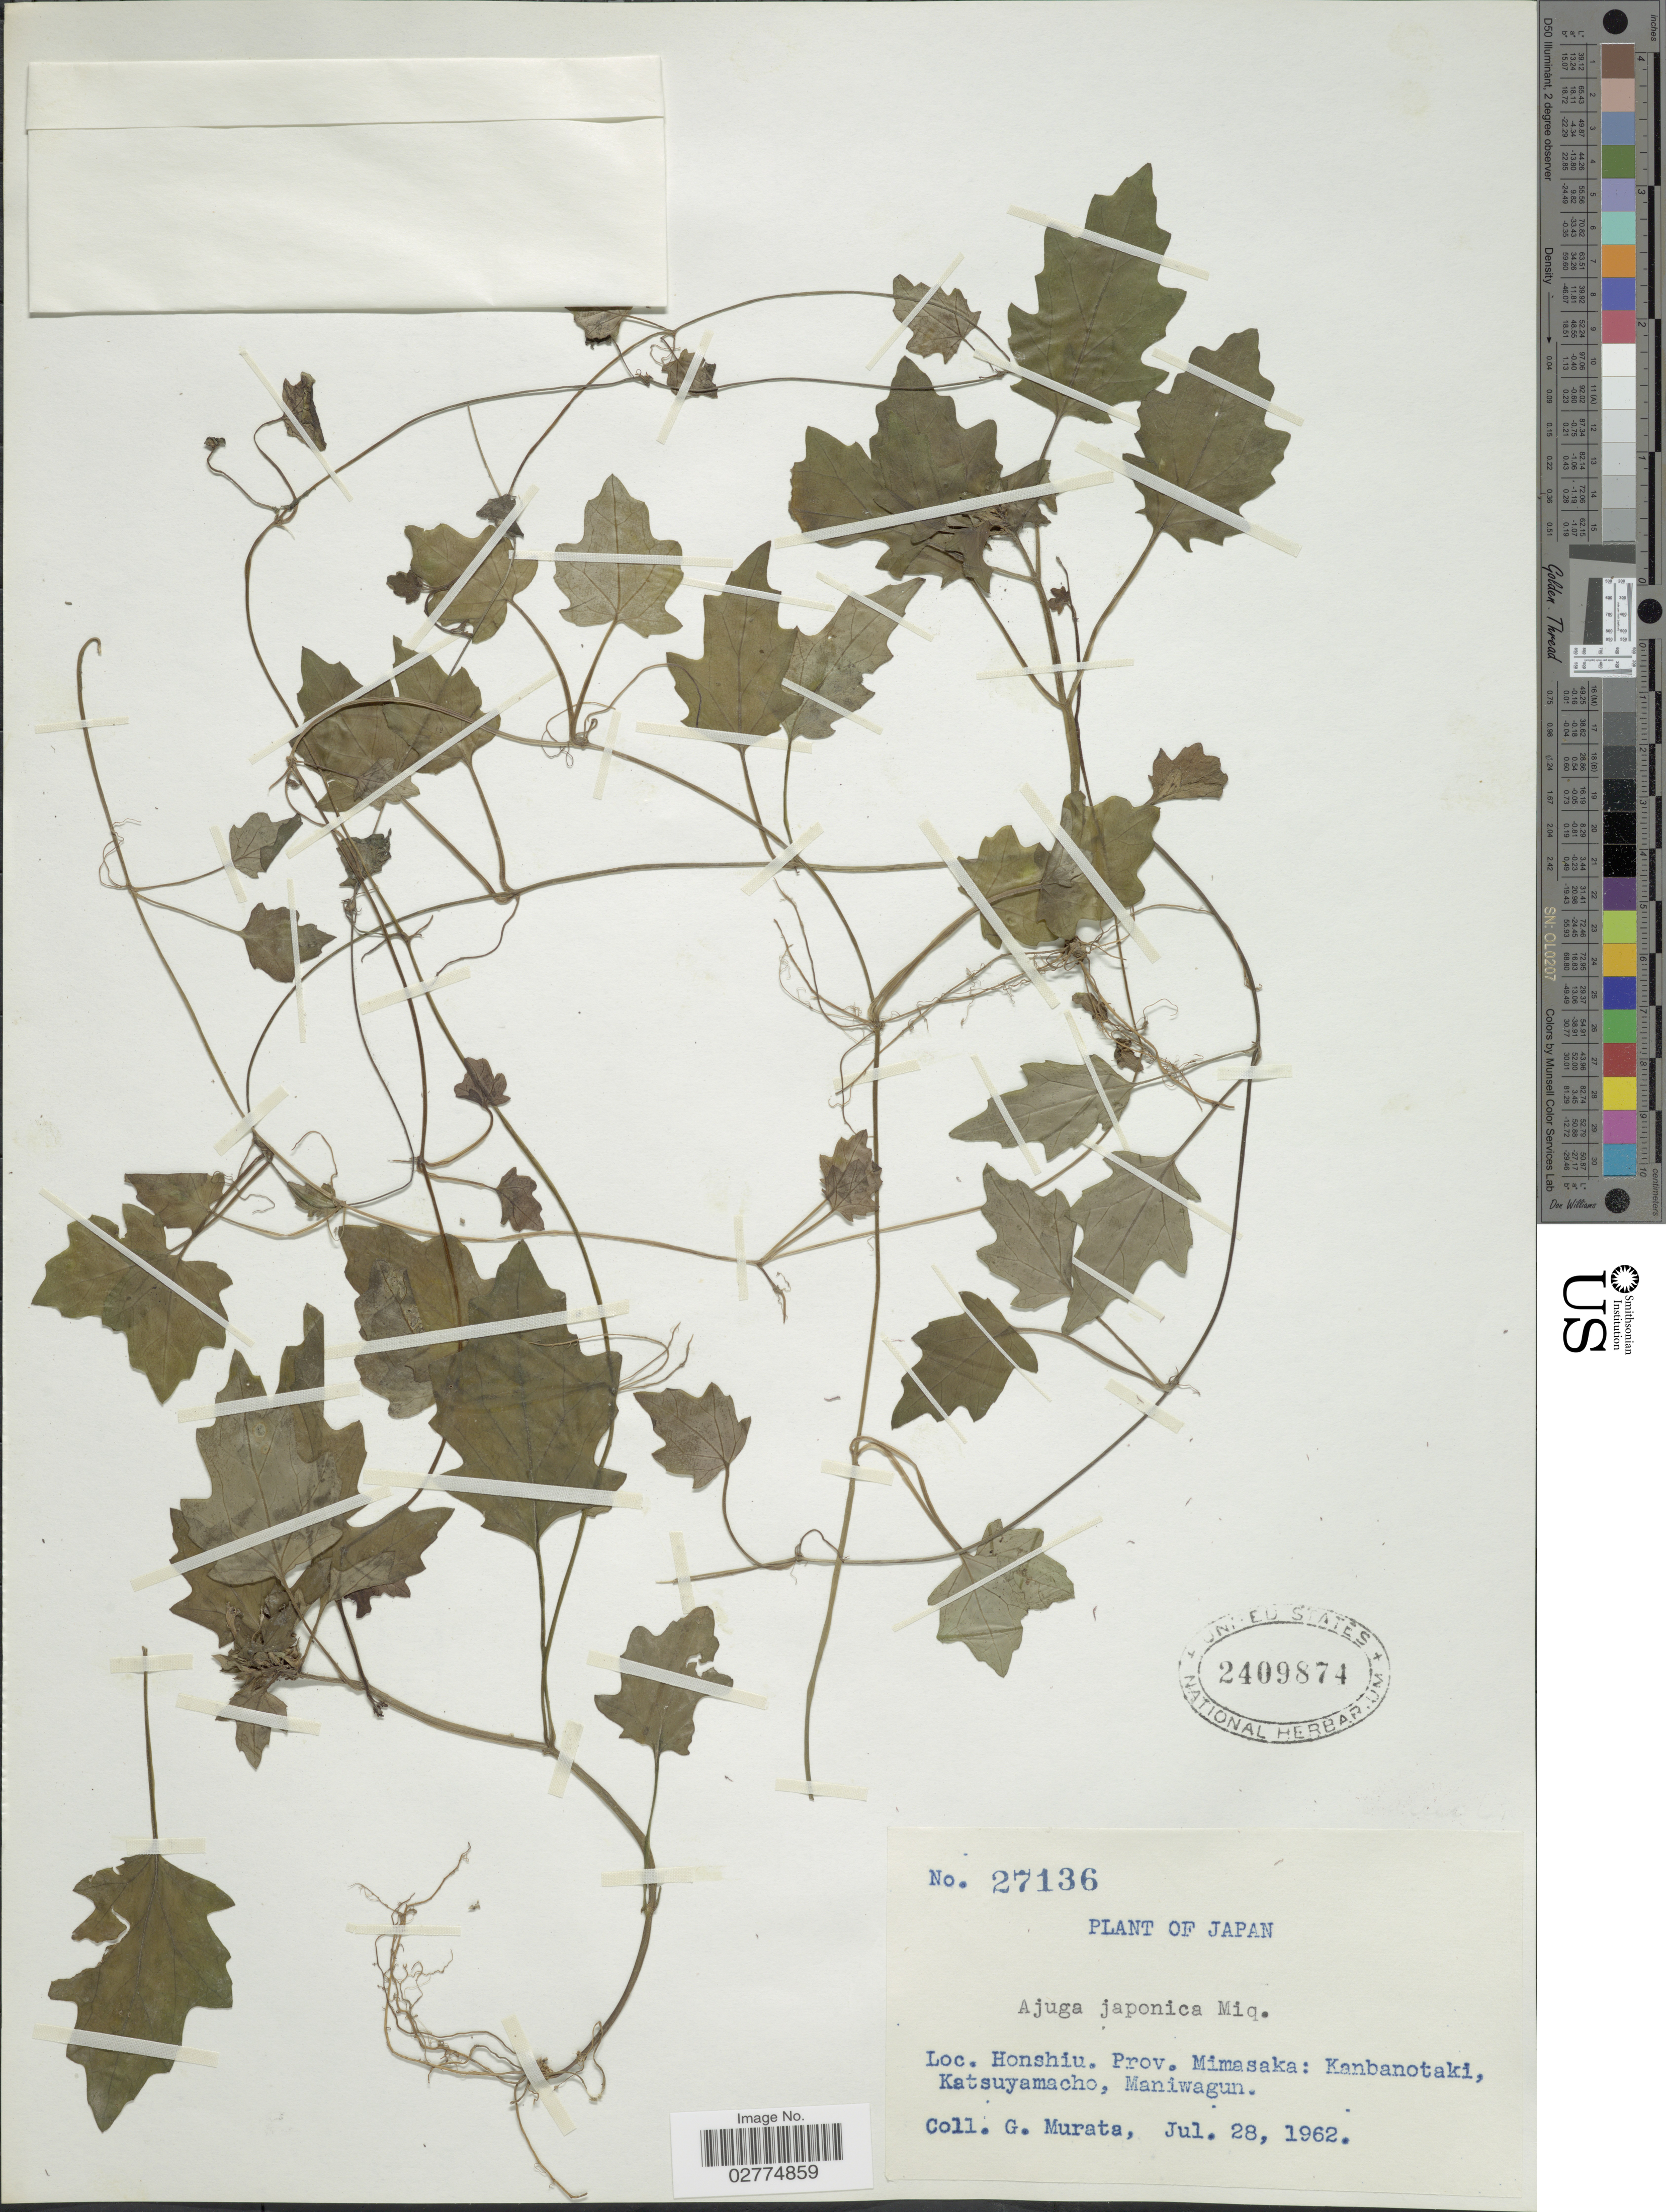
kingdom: Plantae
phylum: Tracheophyta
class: Magnoliopsida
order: Lamiales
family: Lamiaceae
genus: Ajuga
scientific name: Ajuga japonica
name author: Miq.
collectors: G. Murata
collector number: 27136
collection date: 1962-07-28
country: Japan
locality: Honshiu, Prov. Mimasaka, Kanbanotaki, Katsuyamacho, Maniwagun.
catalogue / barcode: US 2409874